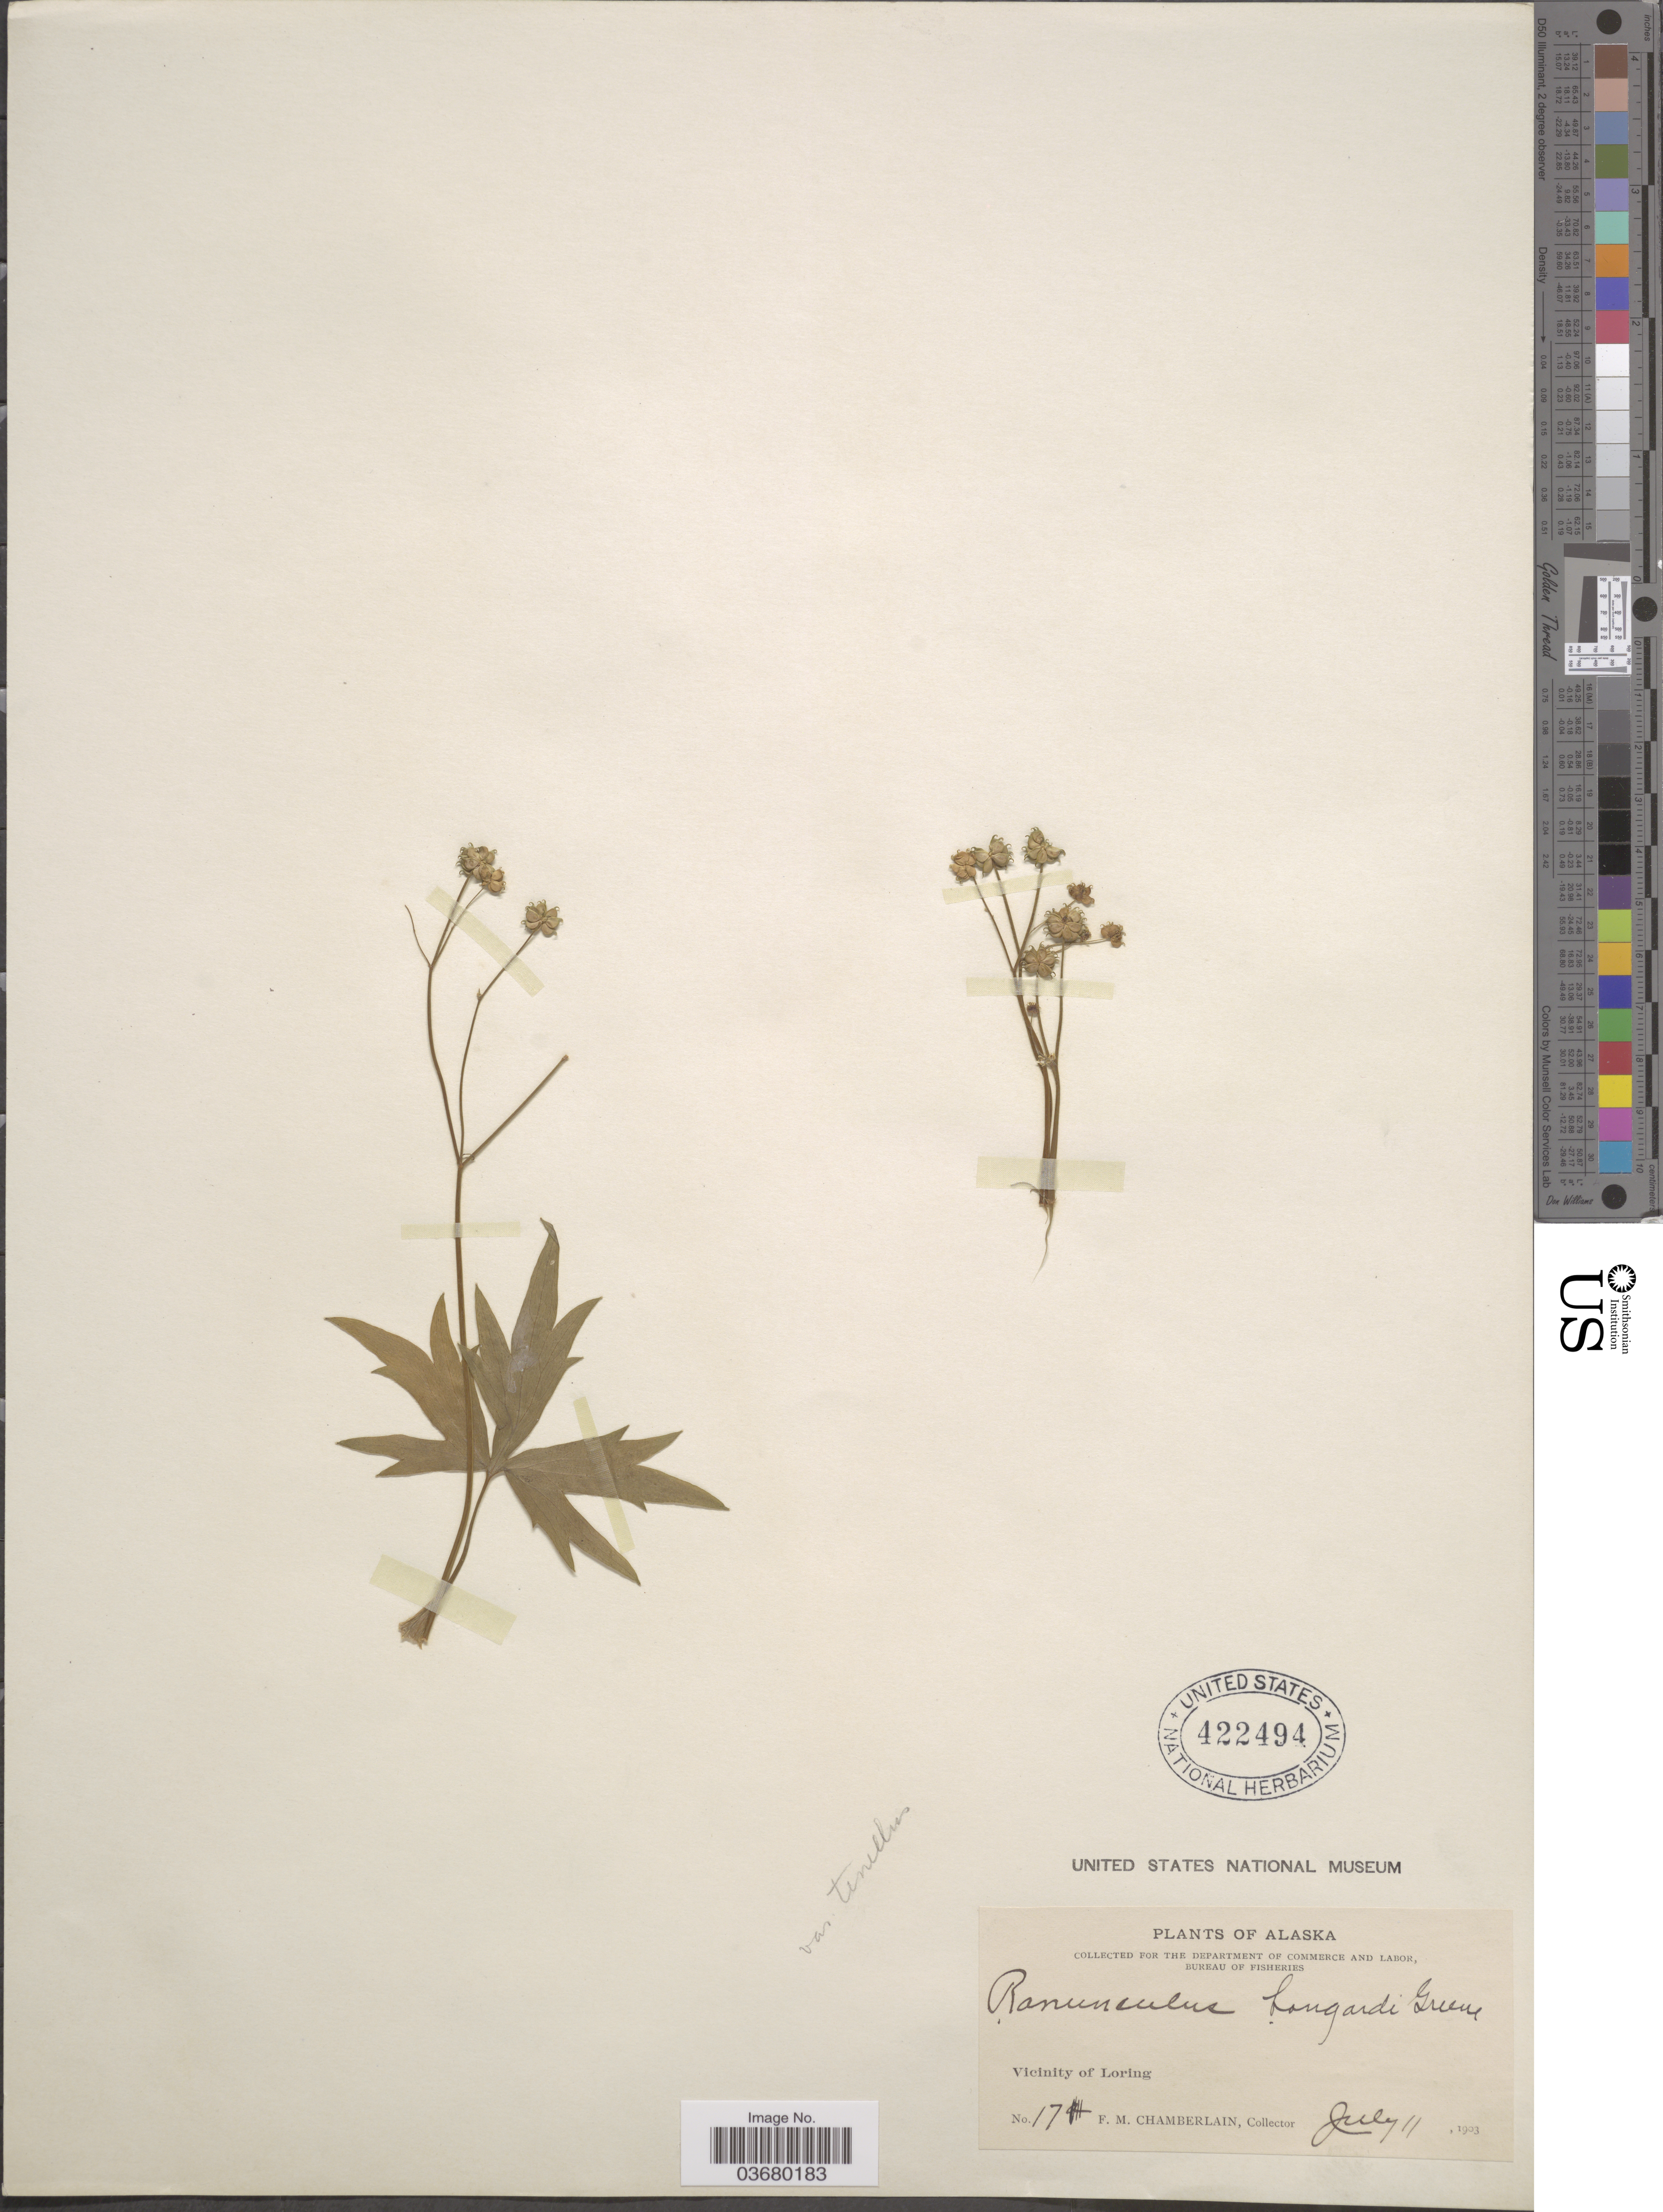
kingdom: Plantae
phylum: Tracheophyta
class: Magnoliopsida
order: Ranunculales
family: Ranunculaceae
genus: Ranunculus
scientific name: Ranunculus bongardii var. tenellus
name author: (A. Gray) Greene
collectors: F. Chamberlain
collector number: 174*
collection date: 1903-07-11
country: United States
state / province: Alaska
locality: Vicinity of Loring.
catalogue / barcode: US 422494